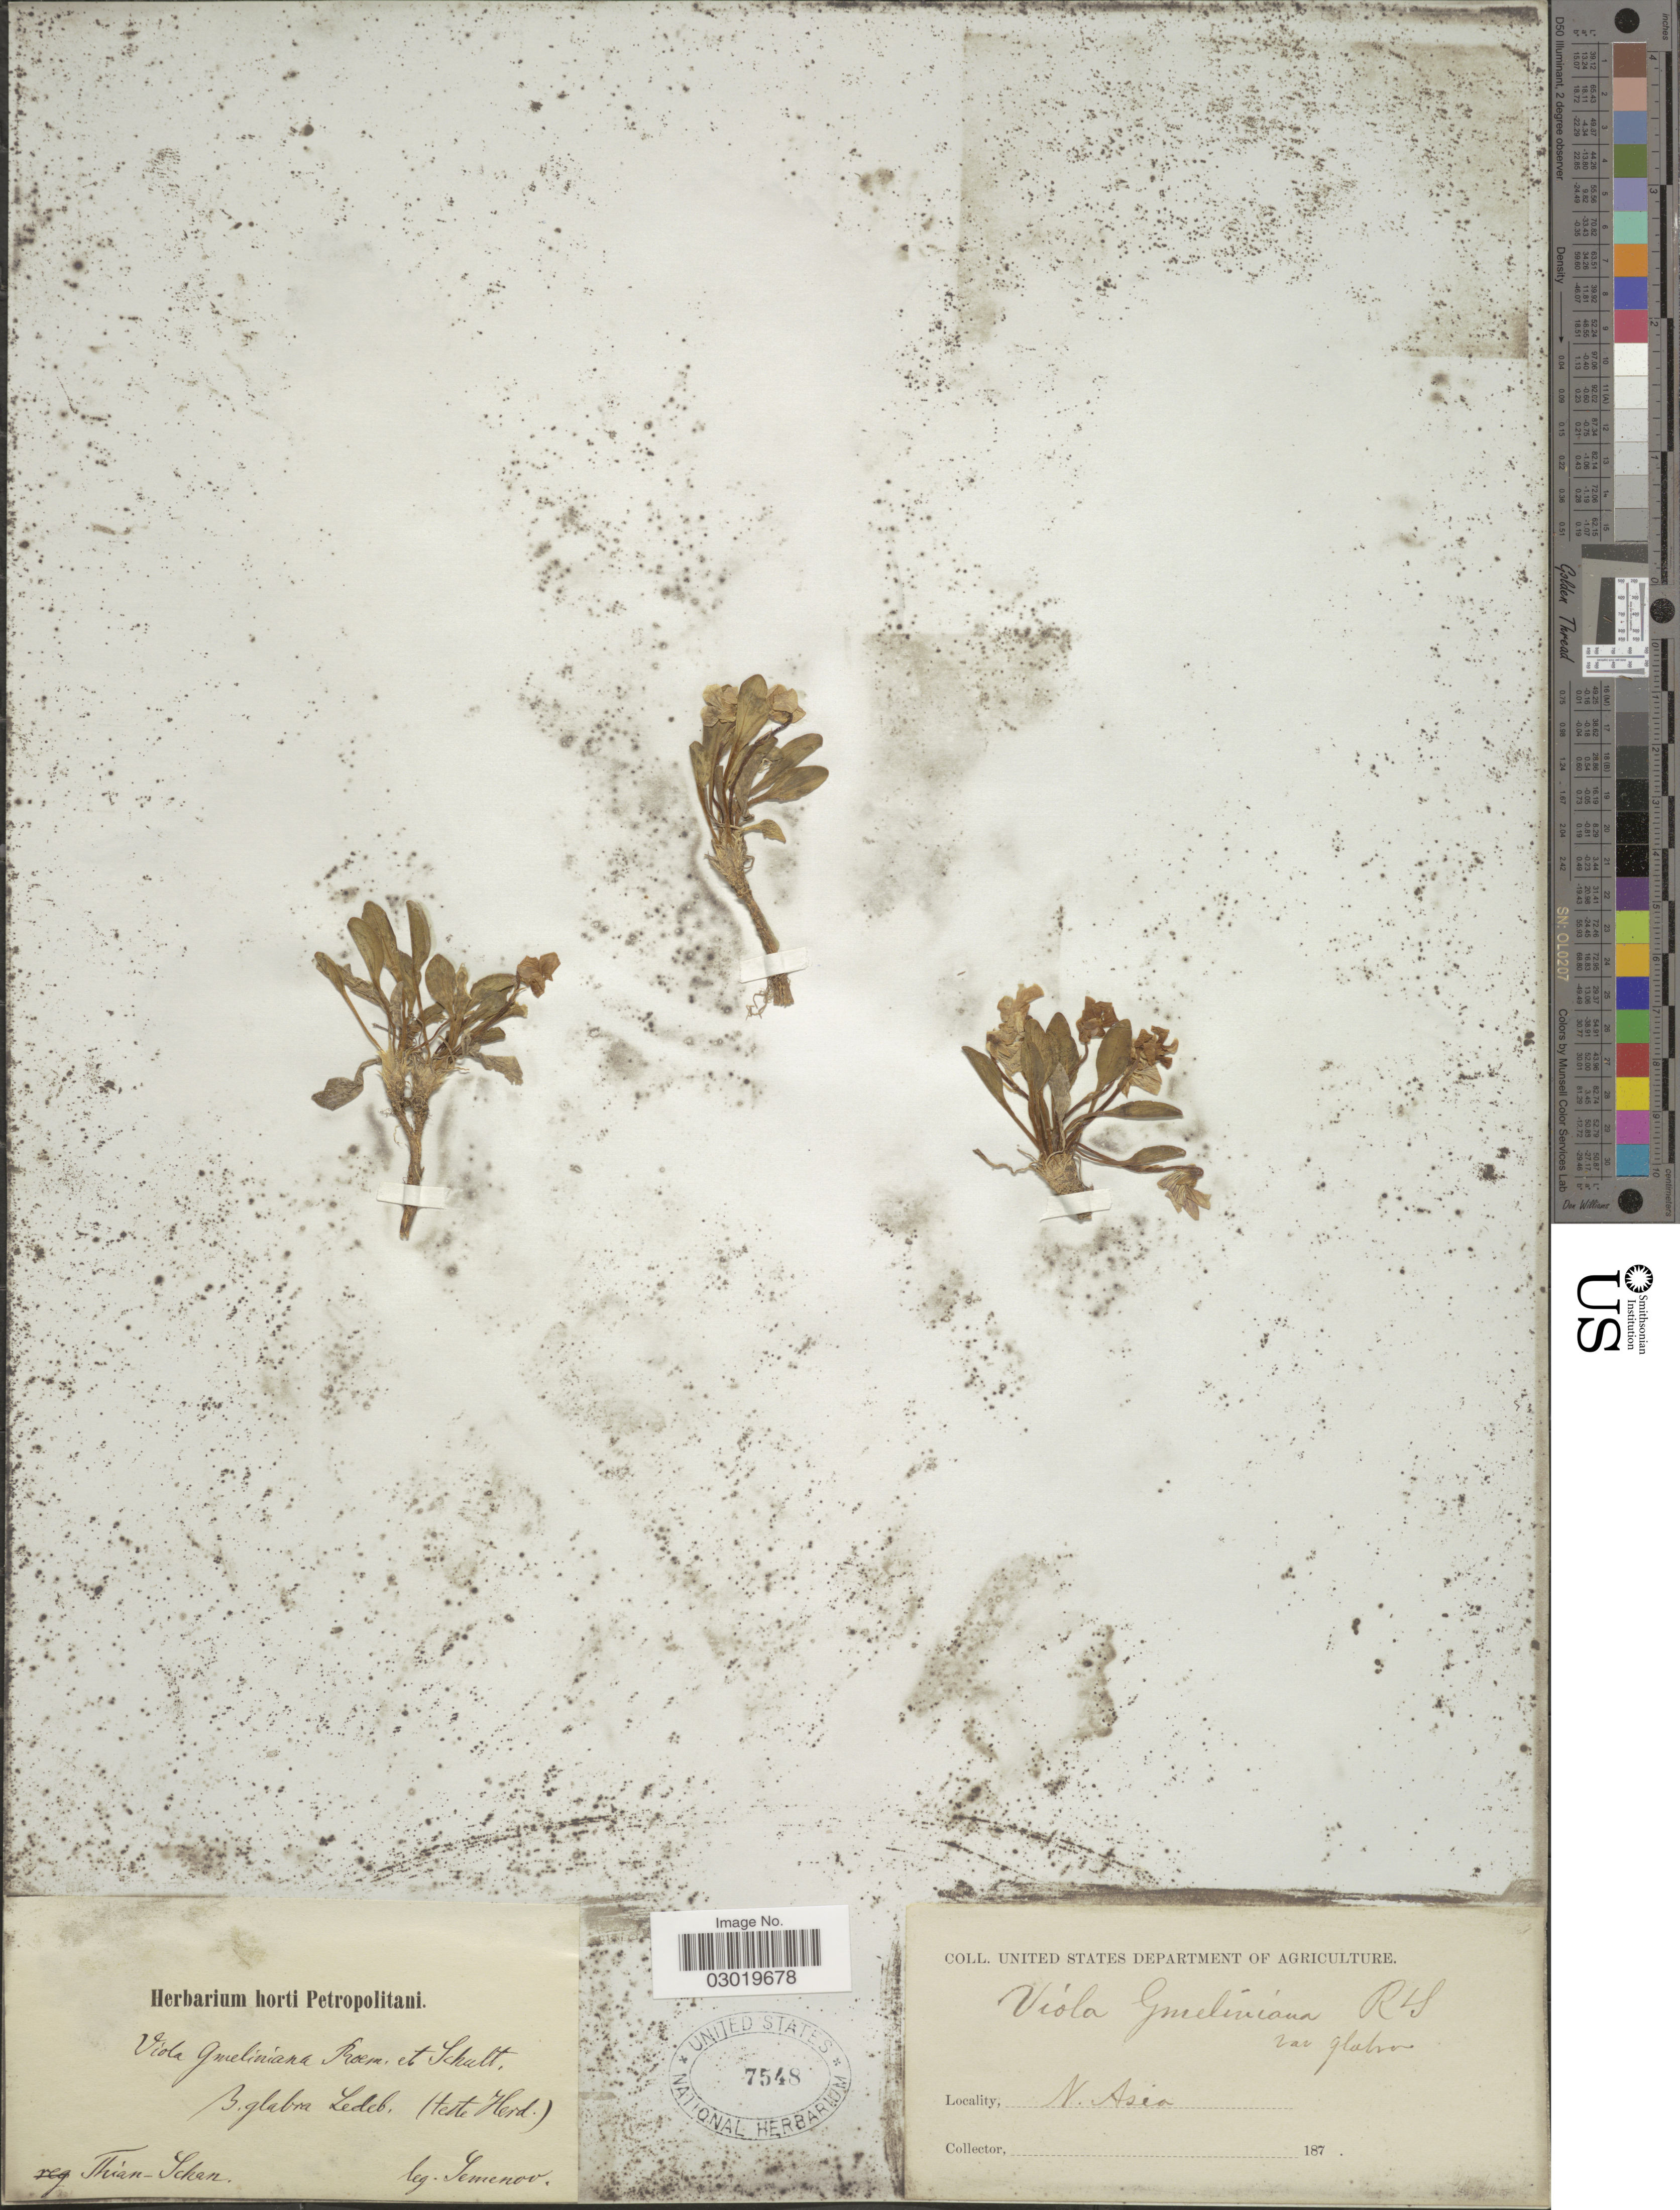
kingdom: Plantae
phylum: Tracheophyta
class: Magnoliopsida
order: Malpighiales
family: Violaceae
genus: Viola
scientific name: Viola gmeliniana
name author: Roem. & Schult.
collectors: -- Semenov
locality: Thian-Schan. N. Asia.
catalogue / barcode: US 7548